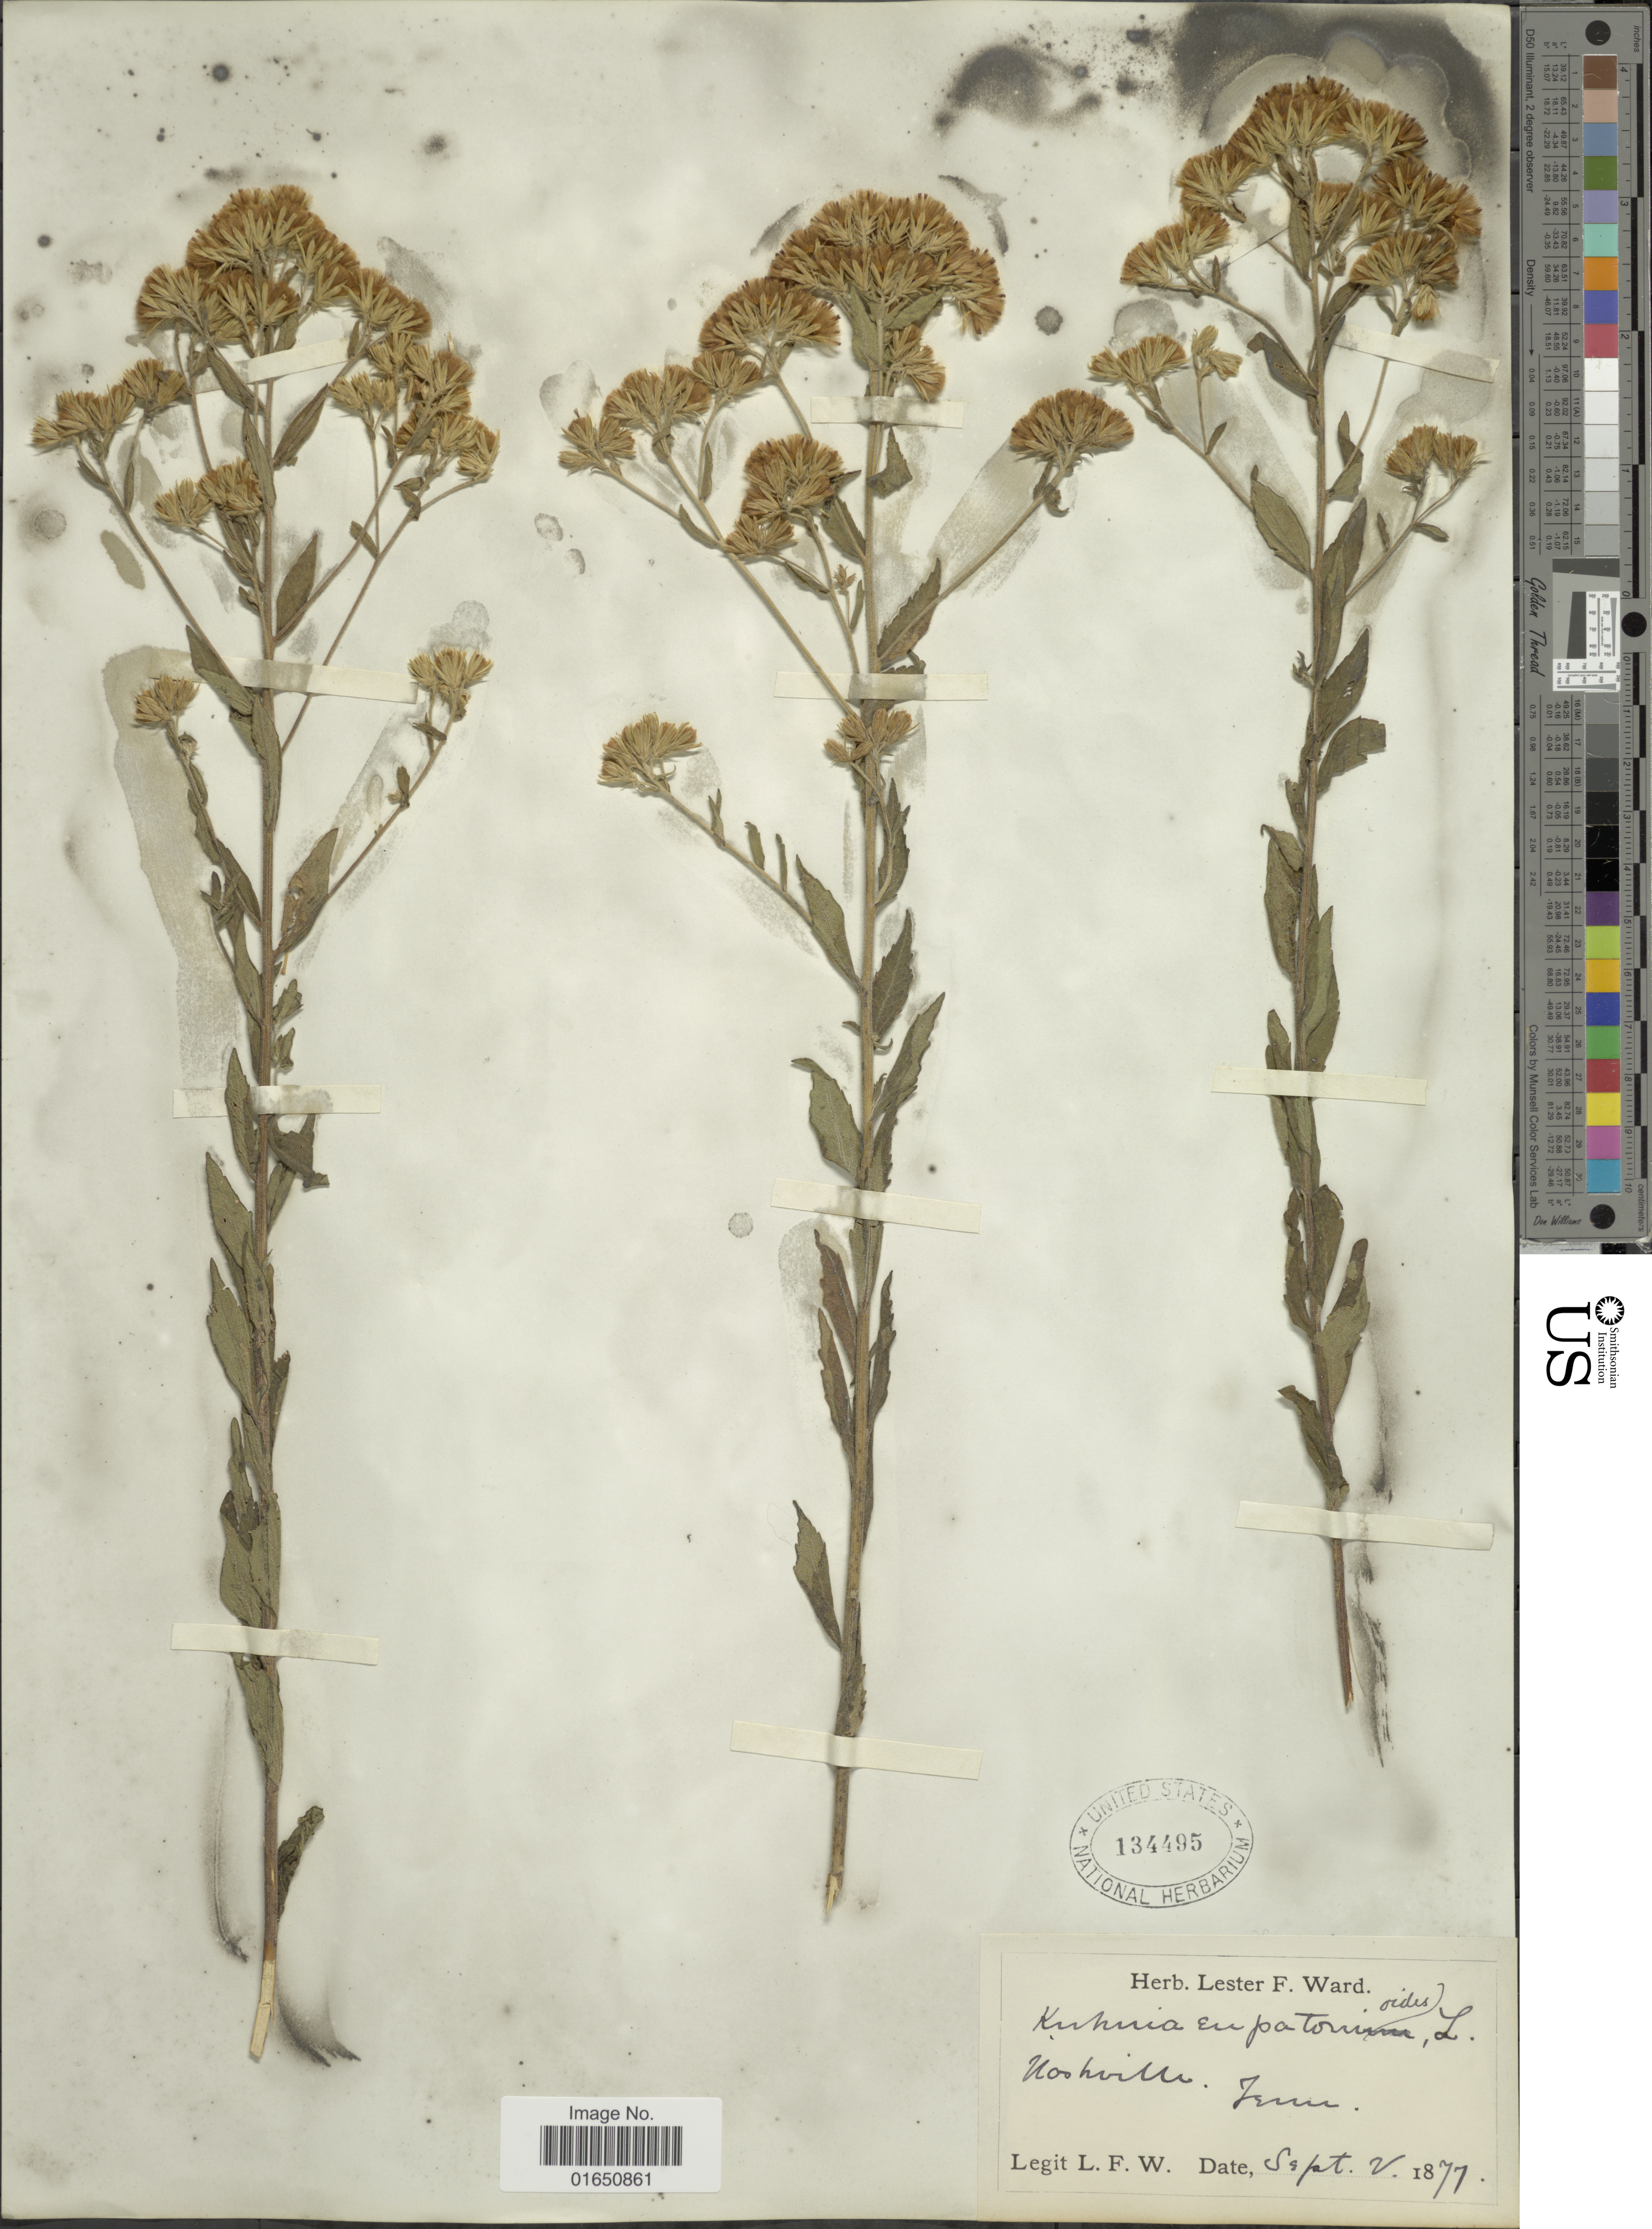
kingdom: Plantae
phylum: Tracheophyta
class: Magnoliopsida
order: Asterales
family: Asteraceae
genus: Brickellia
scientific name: Brickellia eupatorioides var. corymbulosa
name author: (Torr. & A. Gray) Shinners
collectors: L. F. Ward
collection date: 1877-09-02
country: United States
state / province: Tennessee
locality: Nashville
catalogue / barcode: US 134495